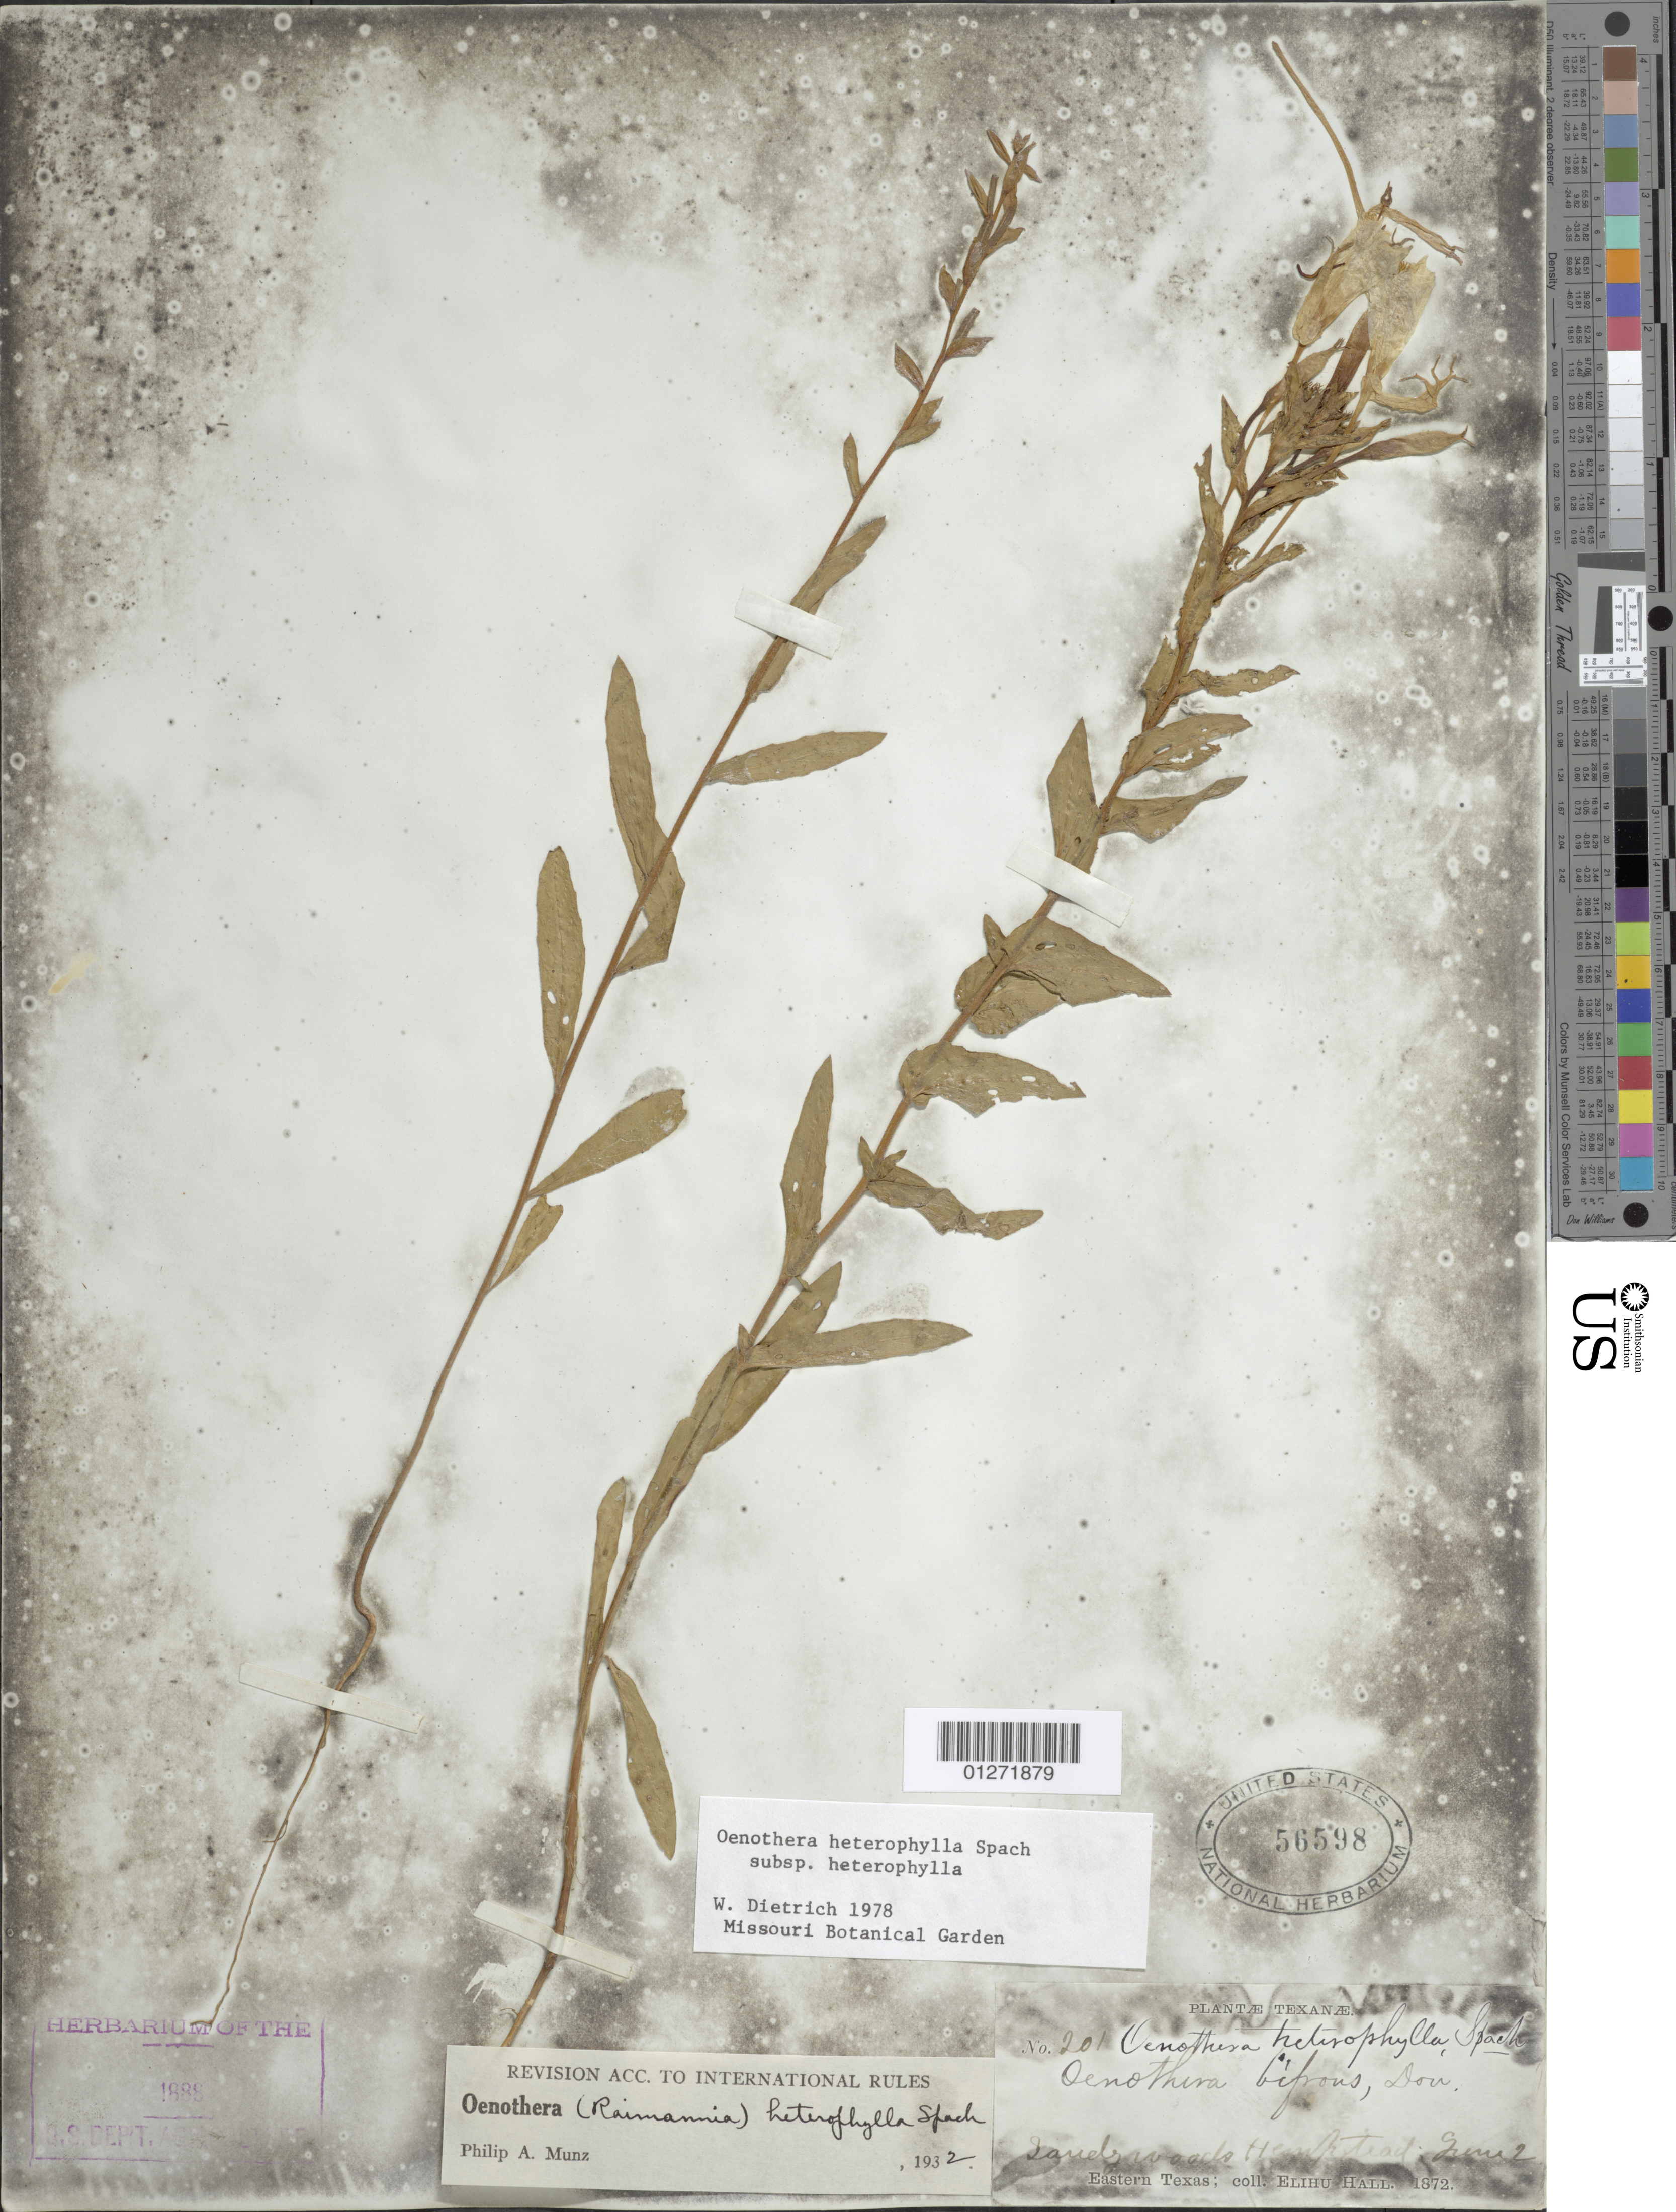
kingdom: Plantae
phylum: Tracheophyta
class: Magnoliopsida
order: Myrtales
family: Onagraceae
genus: Oenothera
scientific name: Oenothera heterophylla subsp. heterophylla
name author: Spach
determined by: Dietrich, W.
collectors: E. Hall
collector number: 201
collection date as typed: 02 Jun 1872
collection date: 1872-06-02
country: United States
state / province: Texas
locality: Ponds Hempstead.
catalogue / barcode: US 56598